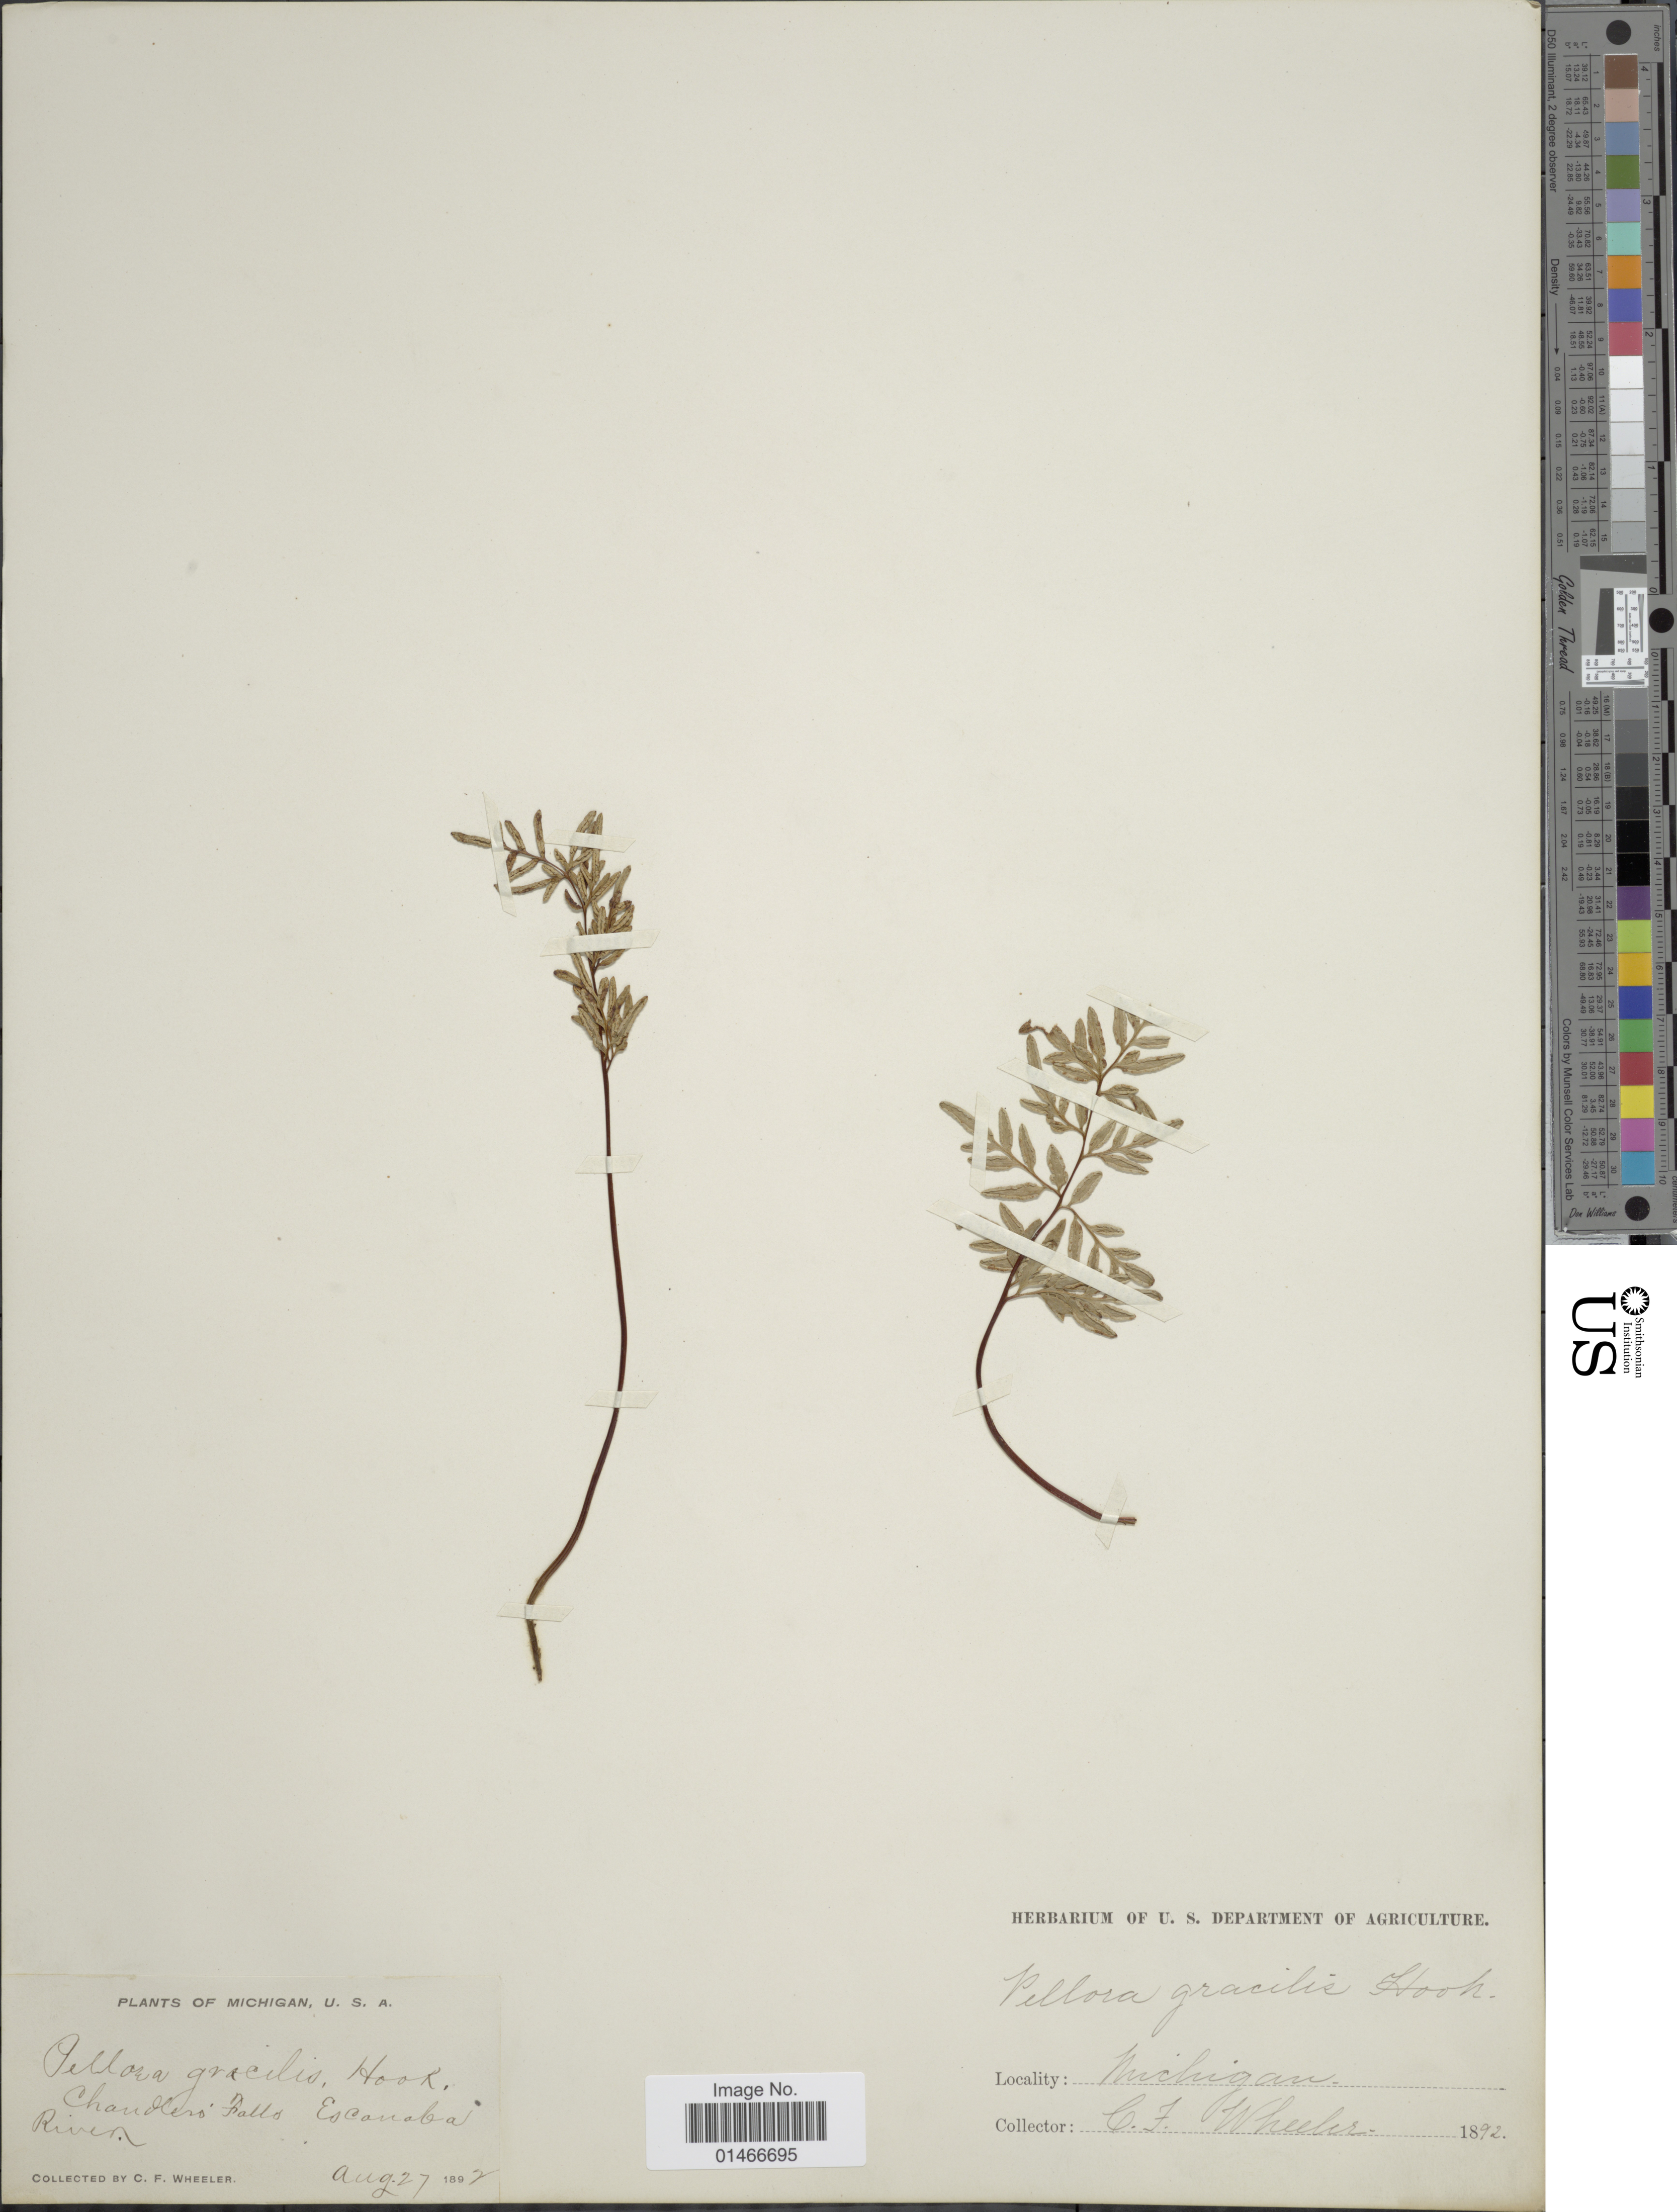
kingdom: Plantae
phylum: Tracheophyta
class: Polypodiopsida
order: Polypodiales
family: Pteridaceae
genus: Cryptogramma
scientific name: Cryptogramma stelleri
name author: (S.G. Gmel.) Prantl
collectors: C. Wheeler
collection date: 1892-08-27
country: United States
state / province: Michigan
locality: U.S.A. Chandlers Falls Escanaba River,